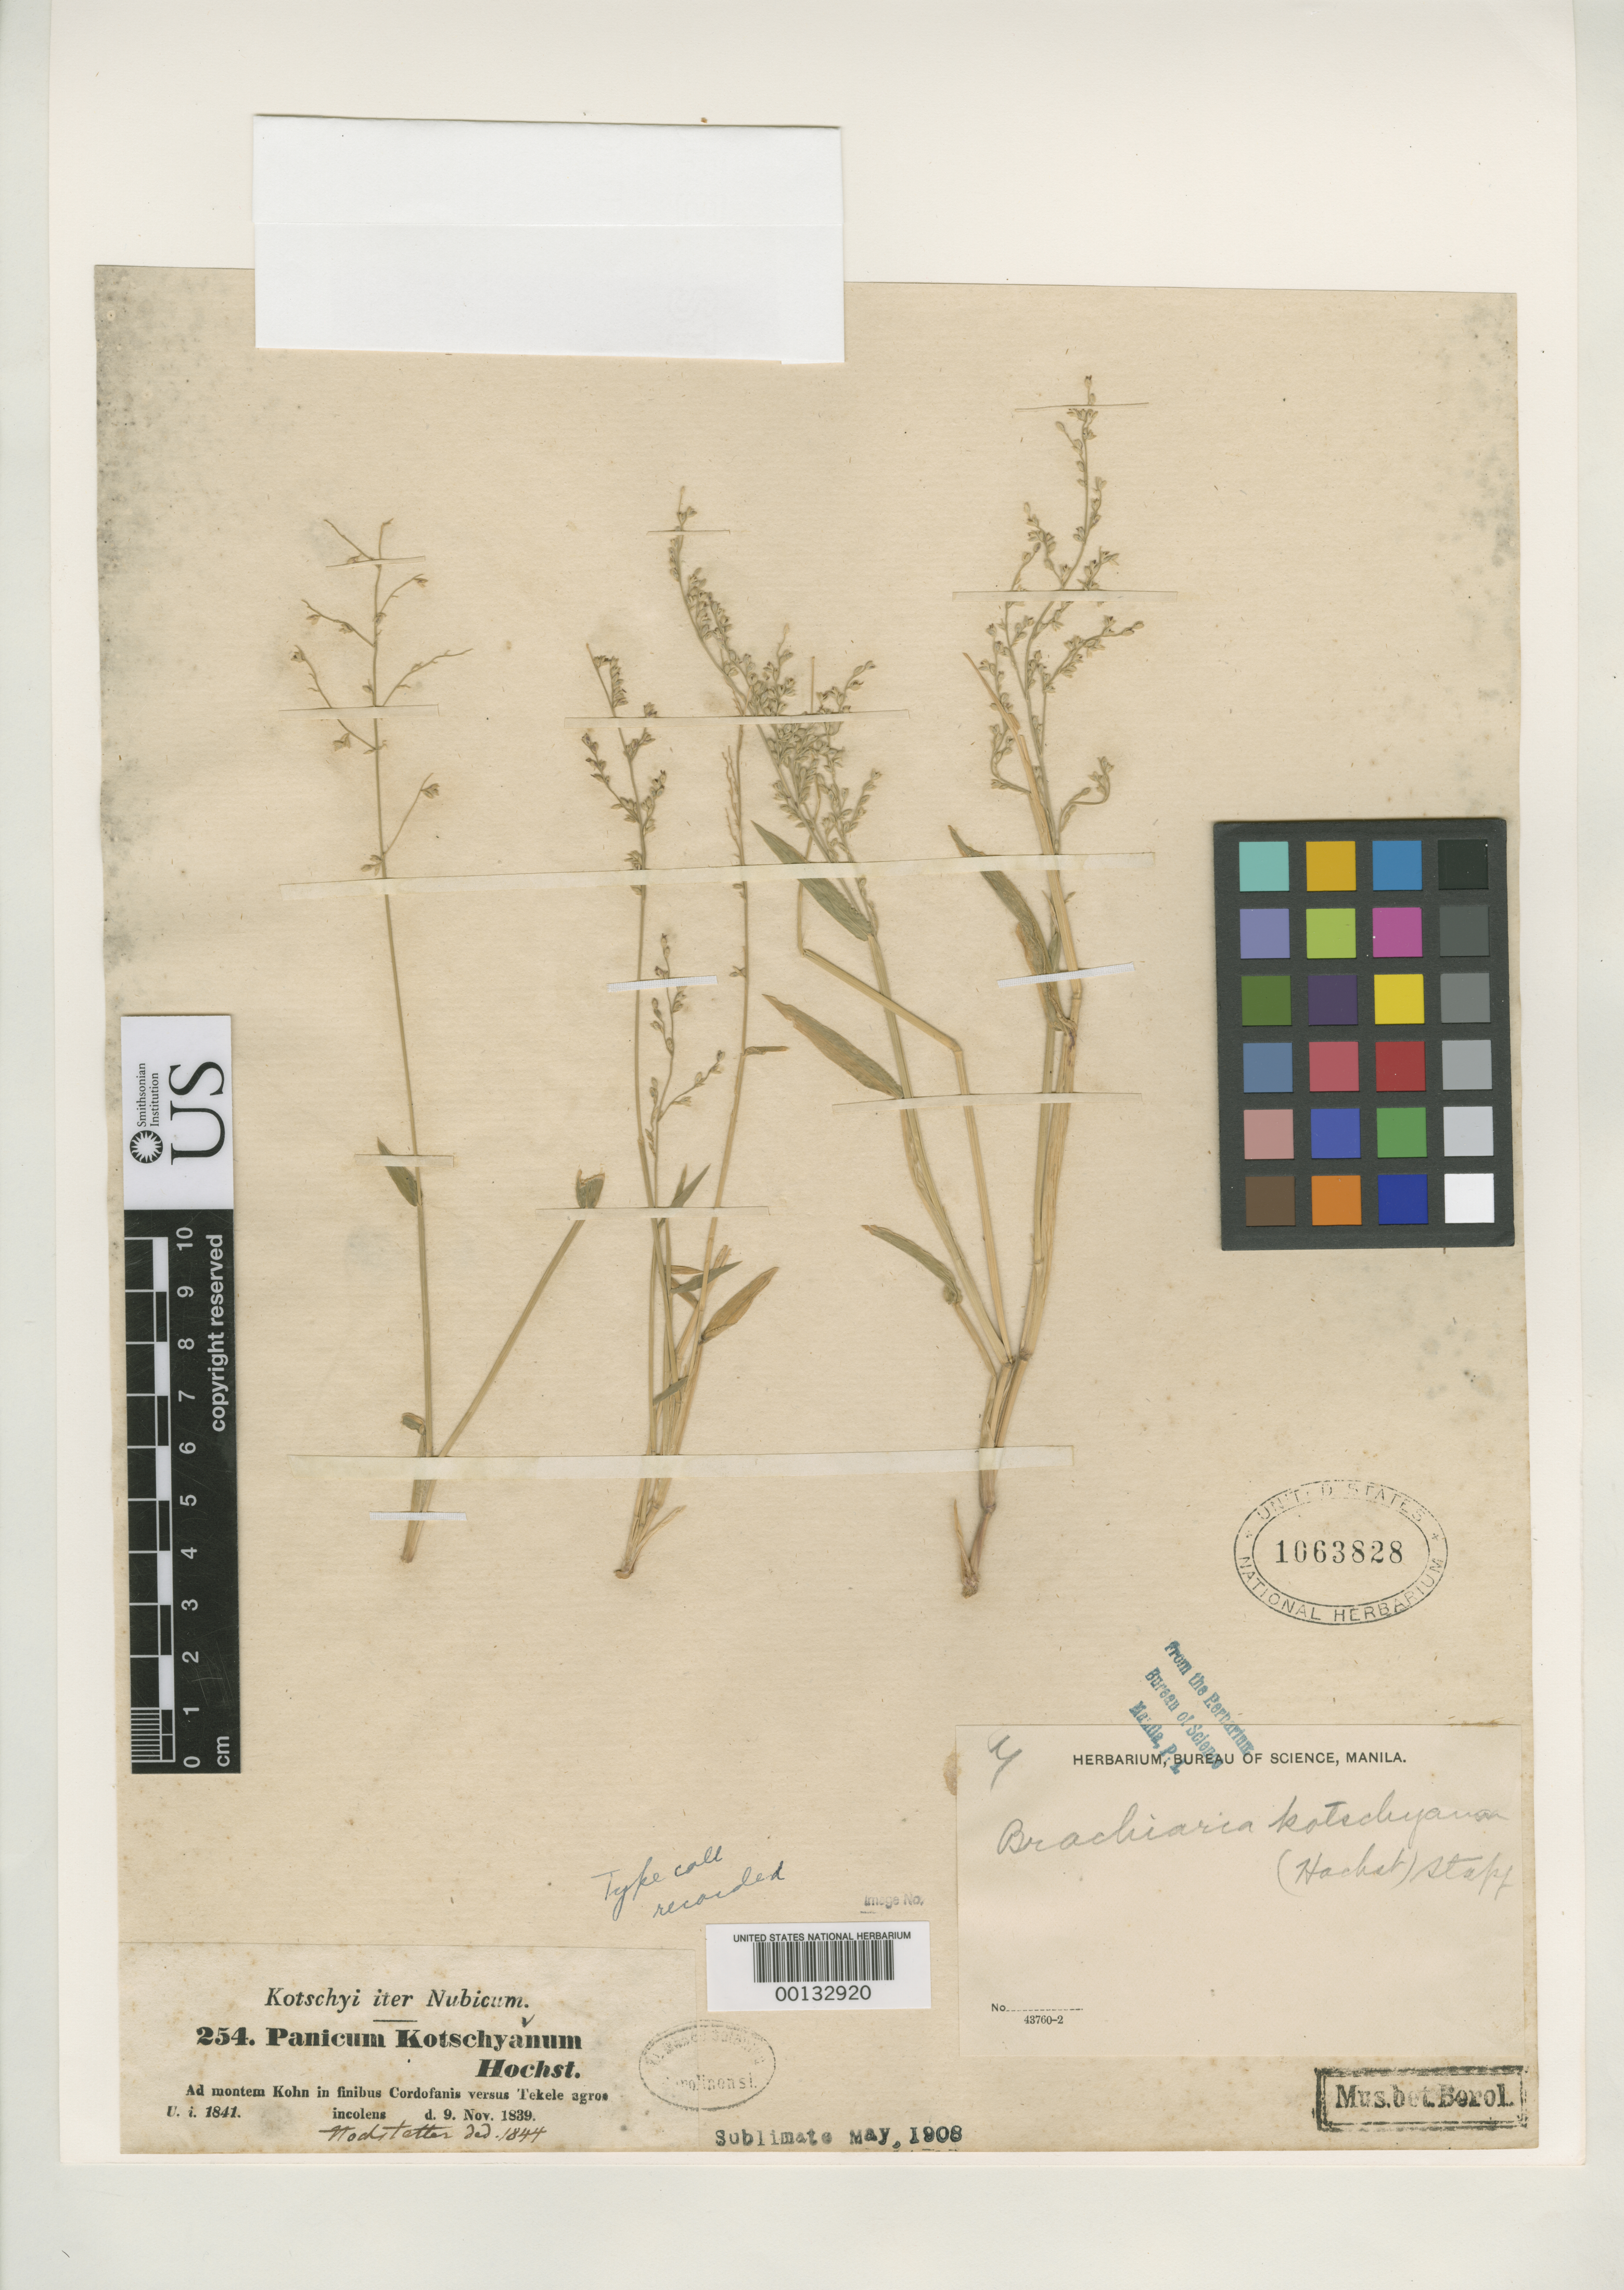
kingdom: Plantae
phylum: Tracheophyta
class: Liliopsida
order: Poales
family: Poaceae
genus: Panicum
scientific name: Panicum kotschyanum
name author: Hochst. ex Steud.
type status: Isotype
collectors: K. G. Kotschy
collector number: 254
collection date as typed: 09 Nov 1839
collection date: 1839-11-09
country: Sudan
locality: Nubia, ad montem Kohn in fimbus Cordofanis versus Tekele agros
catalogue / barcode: US 1063828